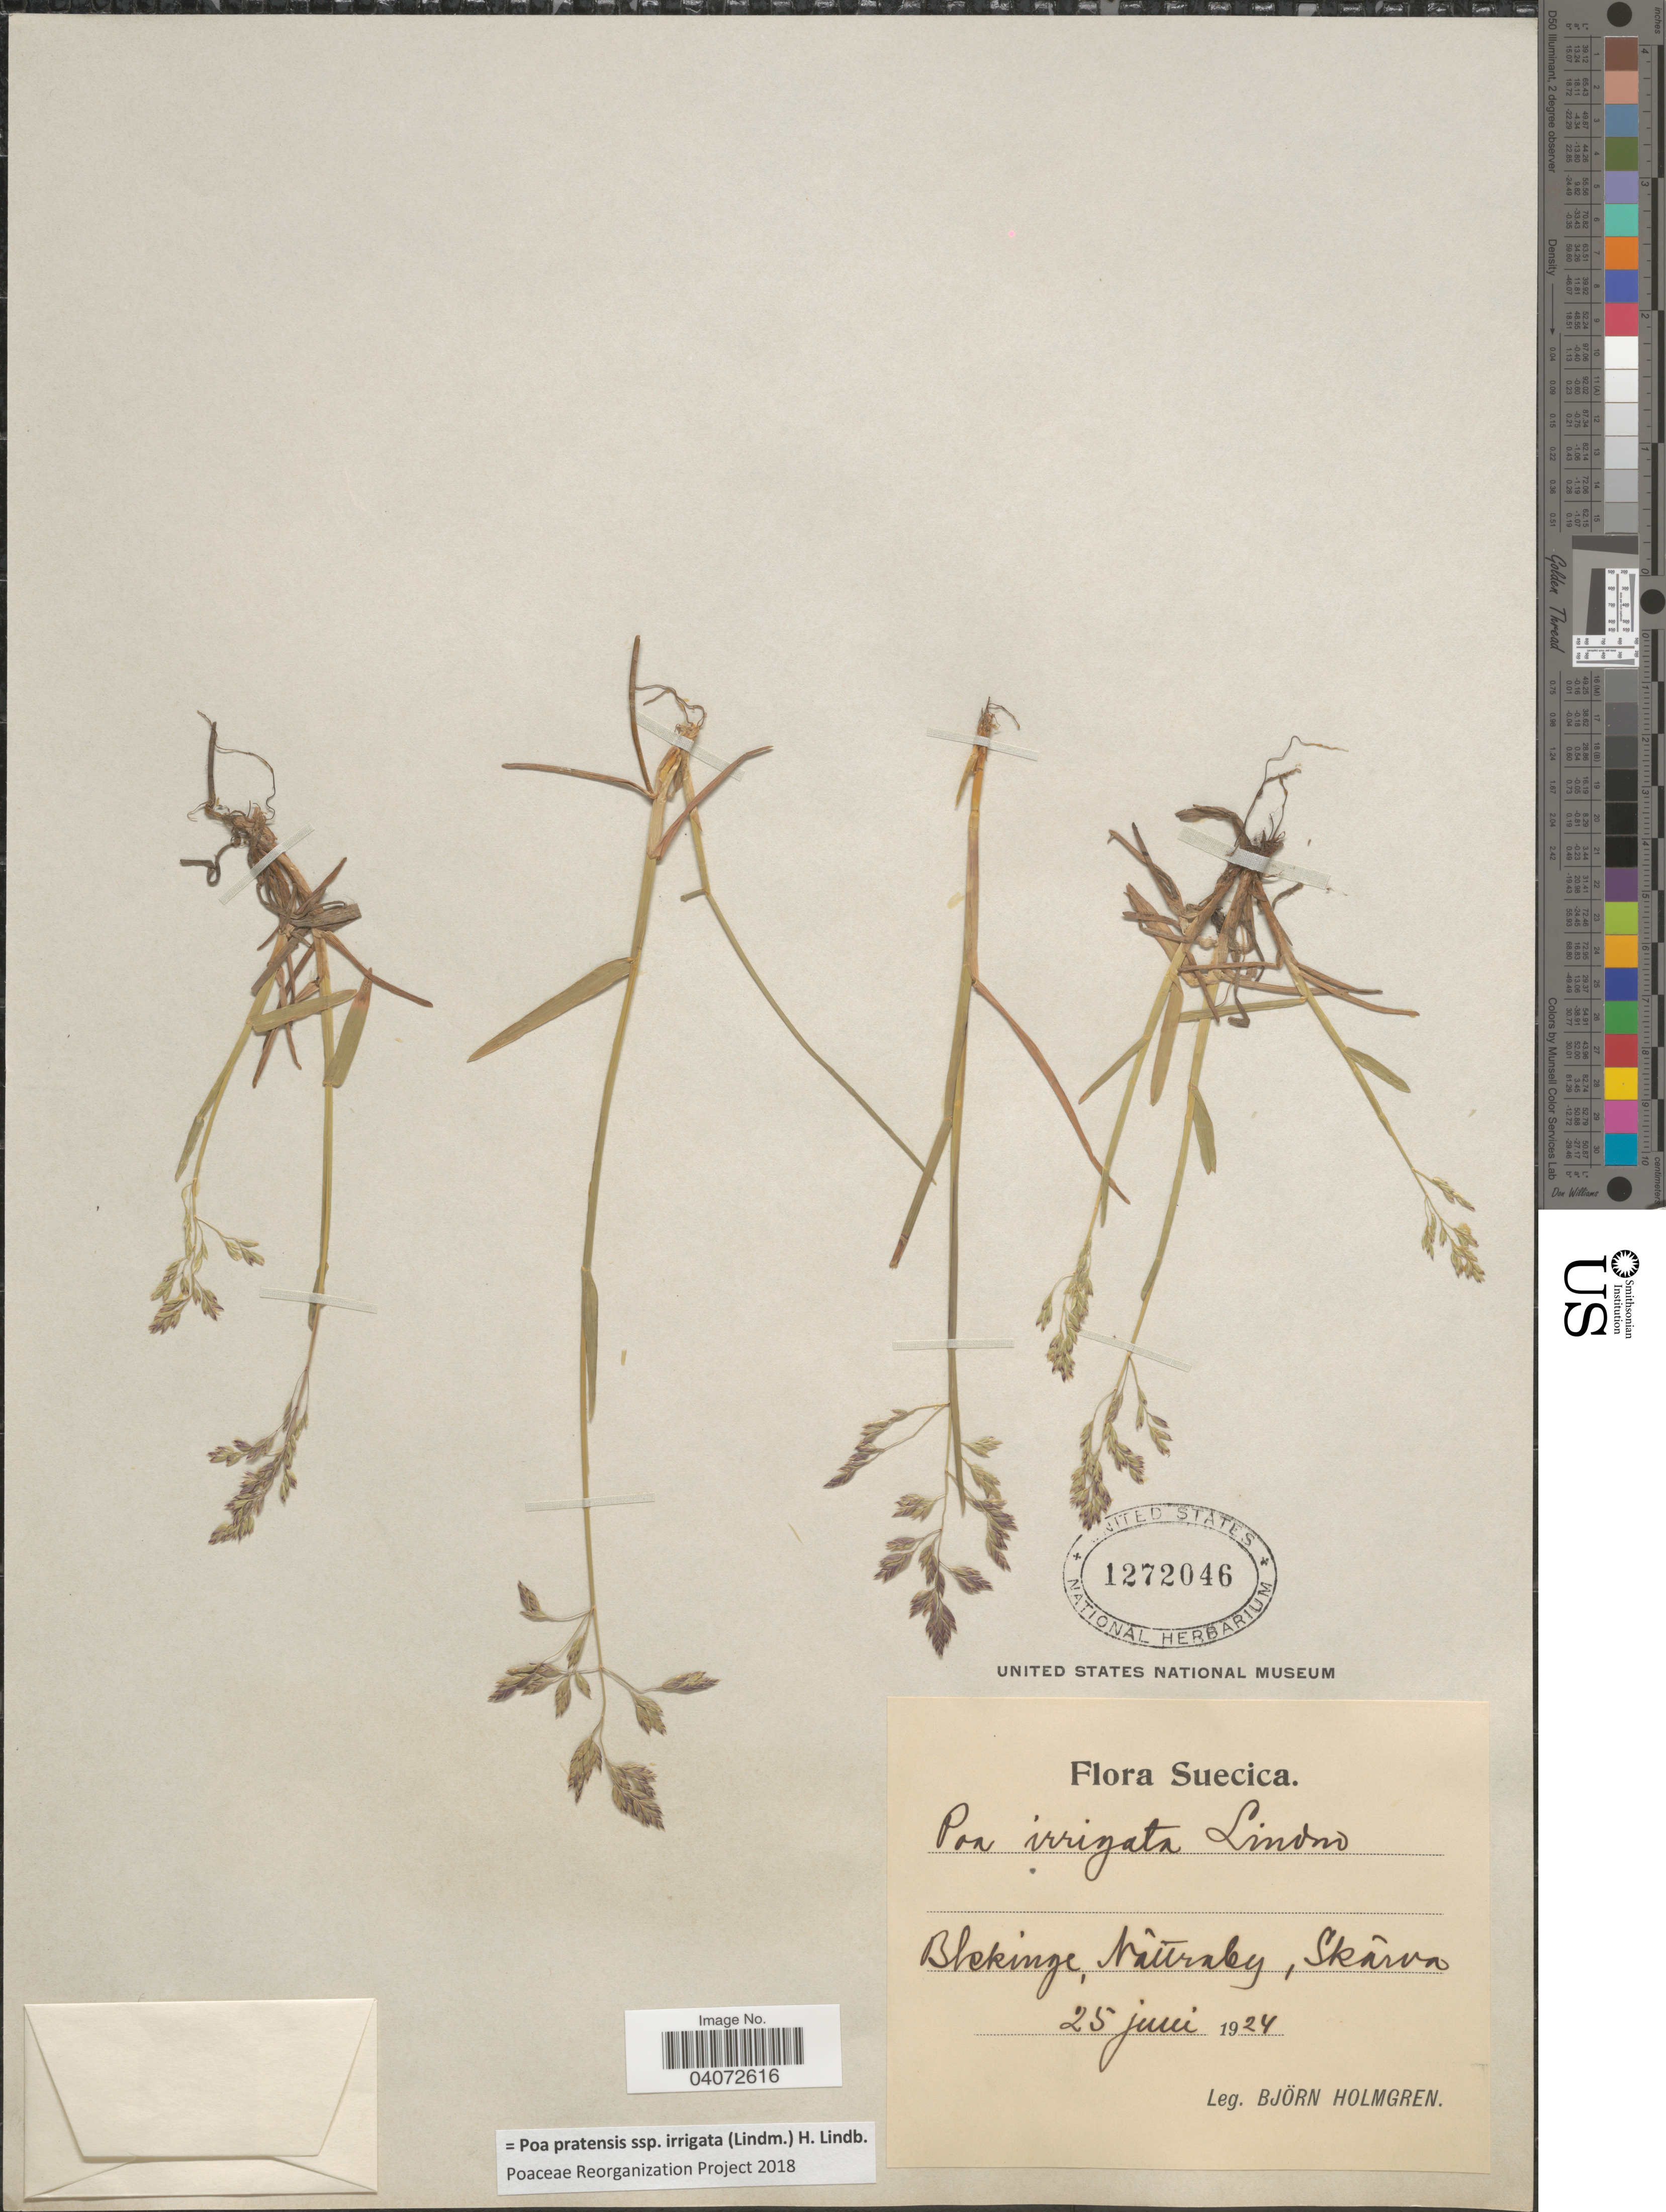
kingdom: Plantae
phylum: Tracheophyta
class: Liliopsida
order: Poales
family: Poaceae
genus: Poa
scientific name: Poa pratensis subsp. irrigata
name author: (Lindm.) H. Lindb.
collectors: B. Holmgren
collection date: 1924-06-25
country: Sweden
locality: Suecica. Blekinge, Nättraby, Skarva.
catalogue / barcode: US 1272046